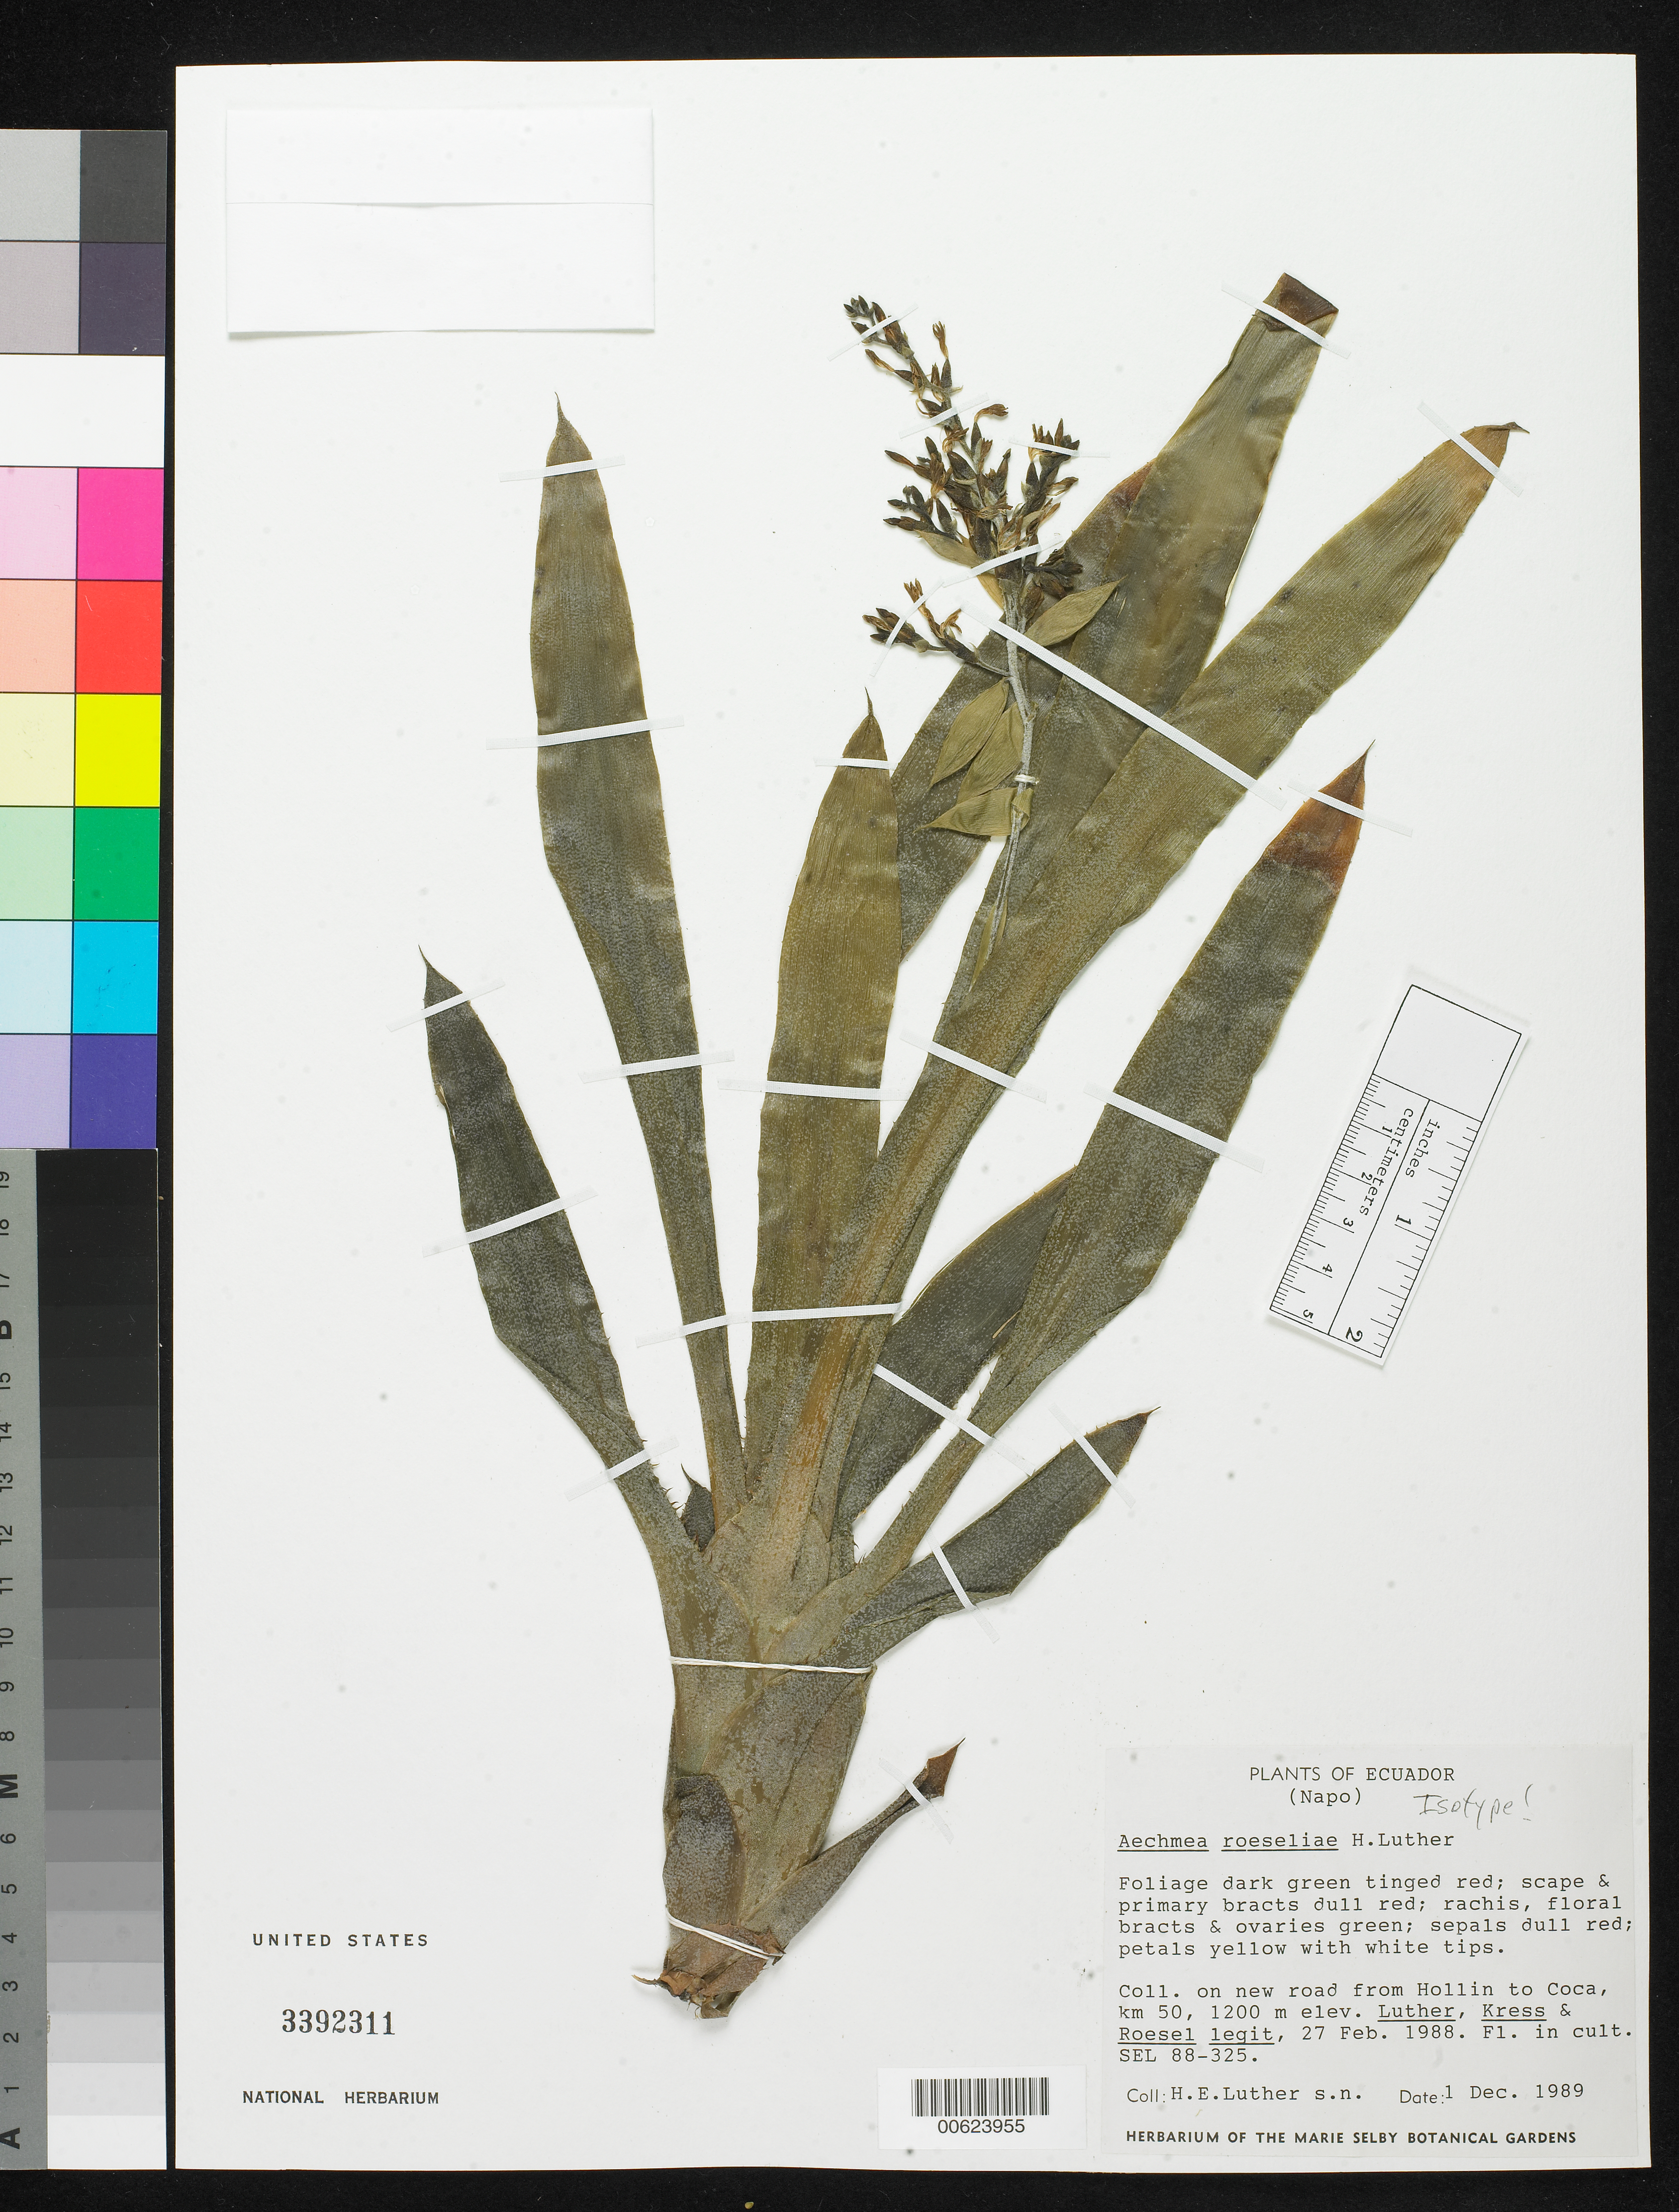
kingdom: Plantae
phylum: Tracheophyta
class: Liliopsida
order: Poales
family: Bromeliaceae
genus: Aechmea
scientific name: Aechmea roeseliae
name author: H. Luther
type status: Isotype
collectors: Harry E. Luther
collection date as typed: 01 Dec 1989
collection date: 1989-12-01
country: Ecuador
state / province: Napo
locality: New road from Hollin to Coca, km 50 [Cultivated at Marie Selby Botanical Gardens]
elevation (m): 1200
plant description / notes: "Luther, Kress & Roesel legit., 27 Feb. 1988. Fl. In cult. SEL 88-325."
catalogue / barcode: US 3392311